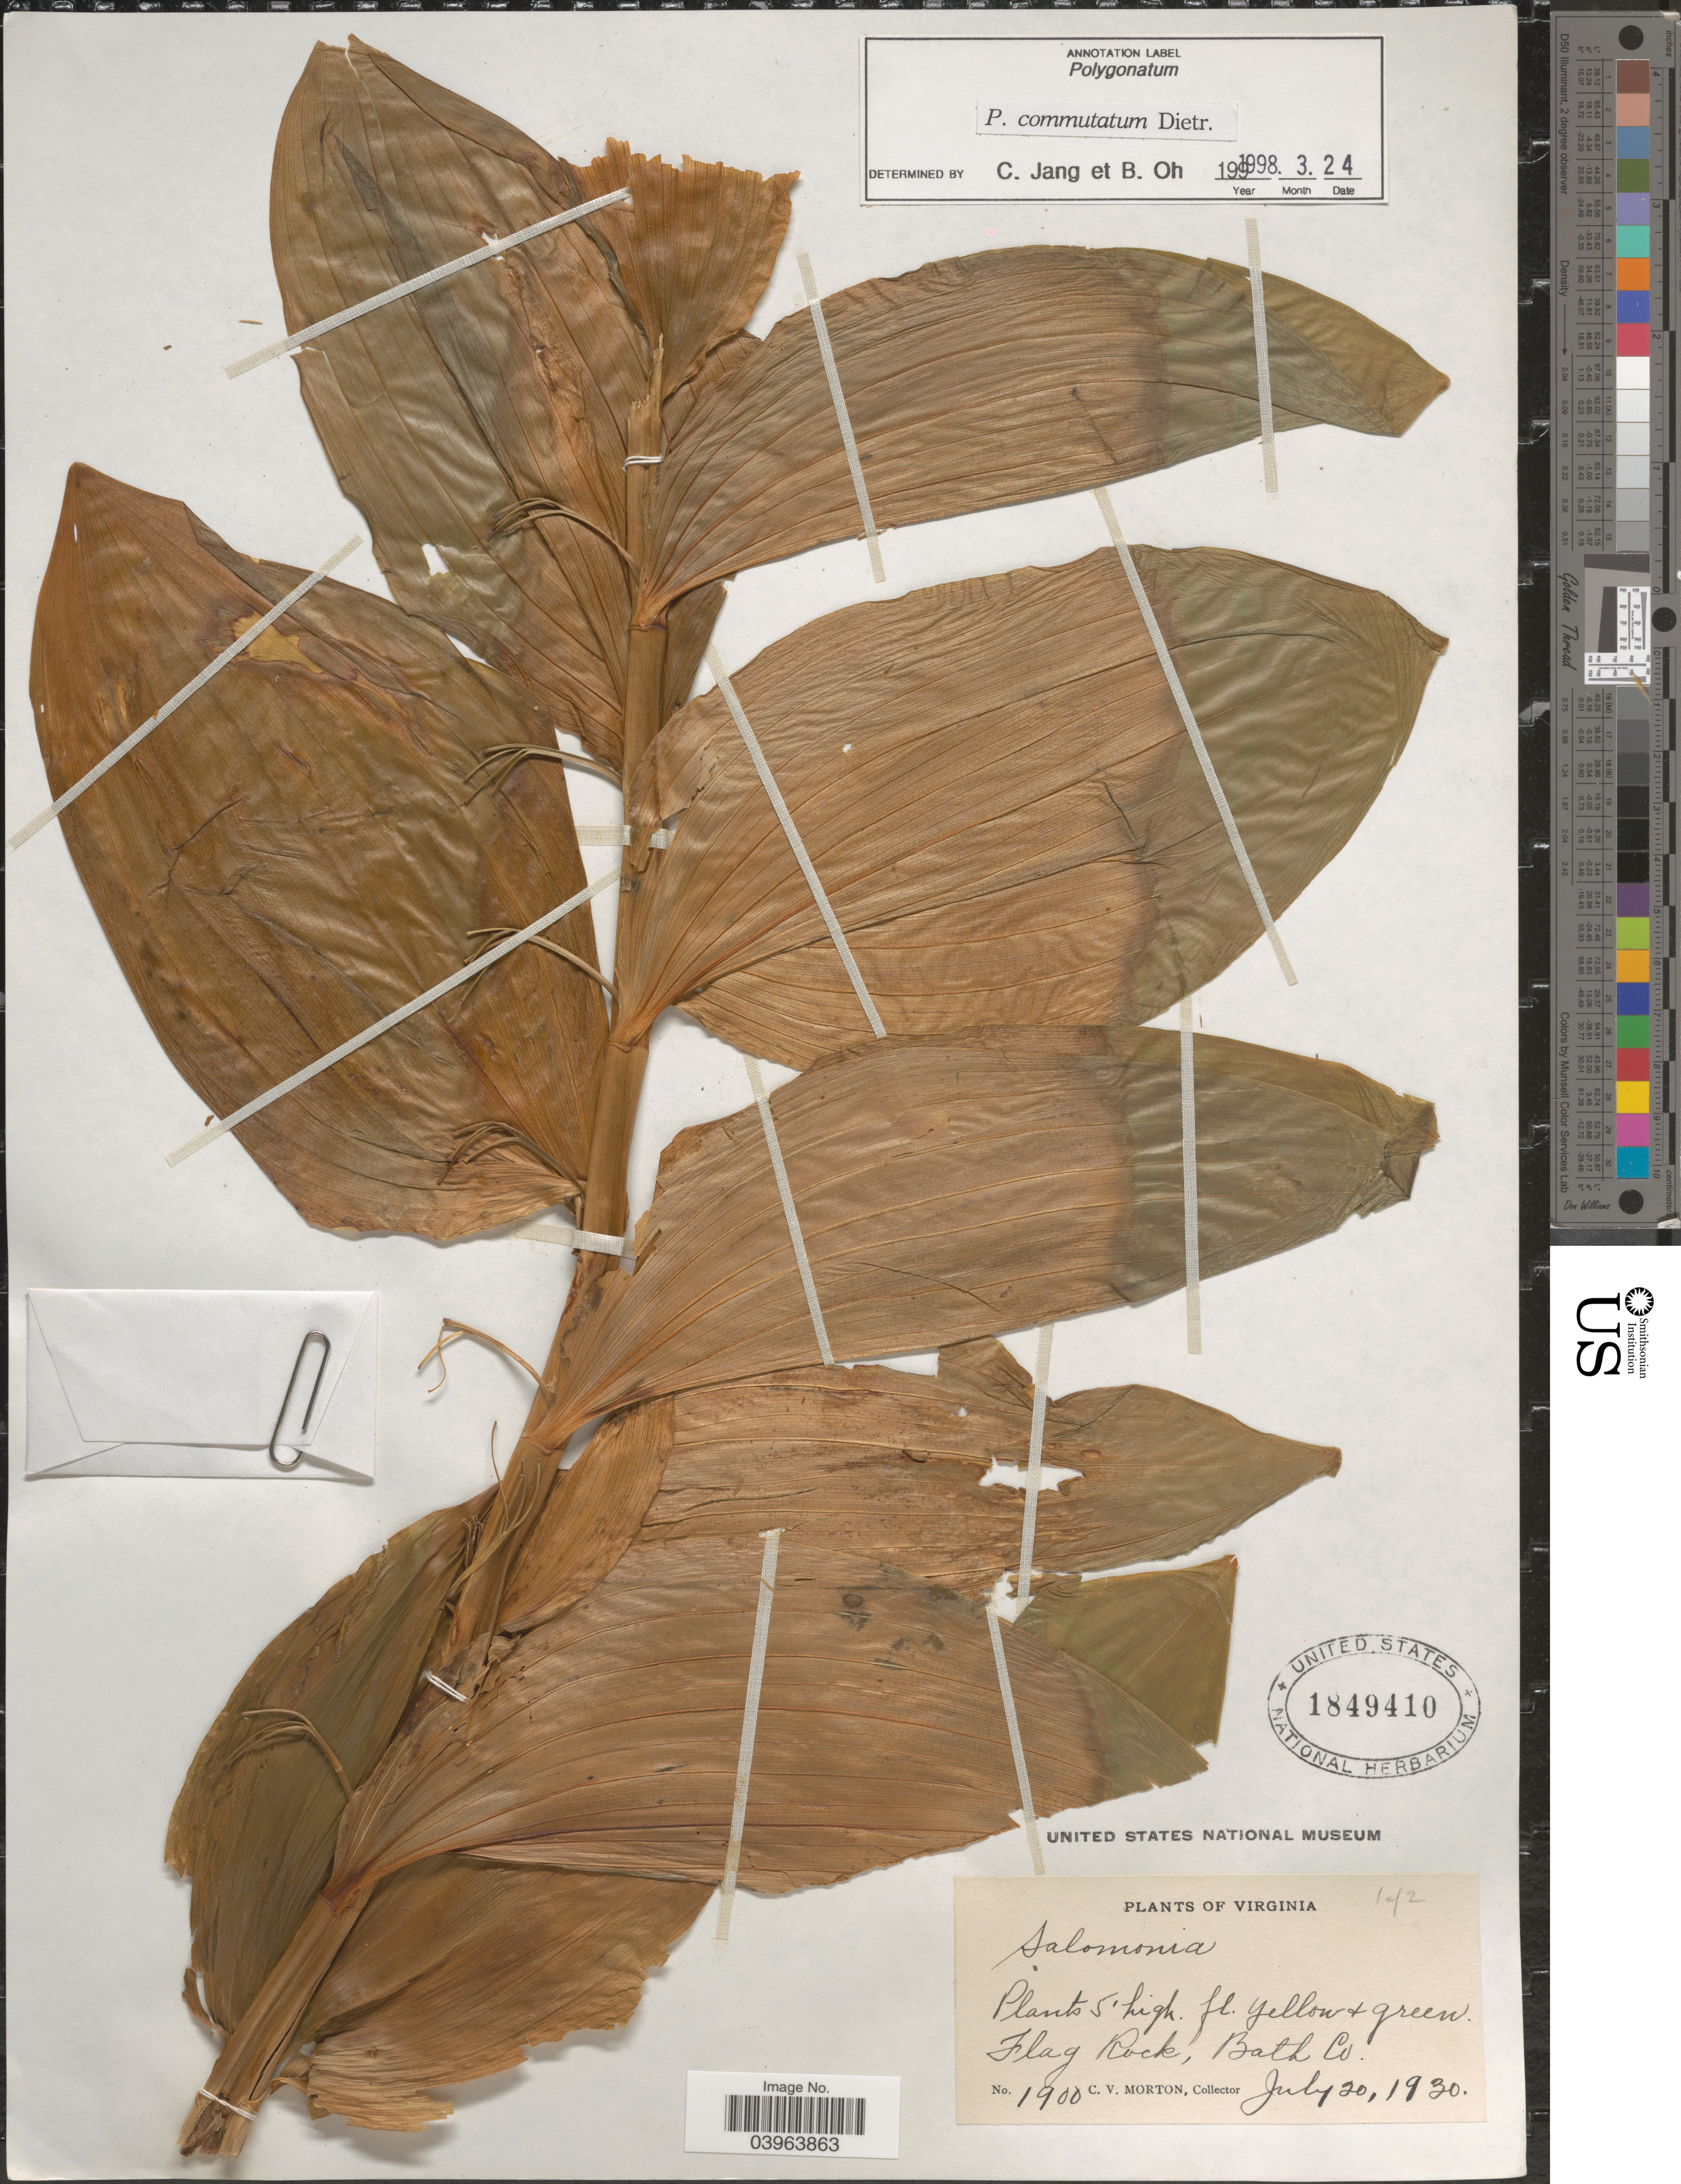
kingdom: Plantae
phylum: Tracheophyta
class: Liliopsida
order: Asparagales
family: Asparagaceae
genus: Polygonatum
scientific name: Polygonatum commutatum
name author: (Schult. f.) A. Dietr.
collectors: C. V. Morton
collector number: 1900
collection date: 1930-07-20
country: United States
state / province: Virginia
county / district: Bath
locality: Flag Rock, Bath Co.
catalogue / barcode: US 1849410